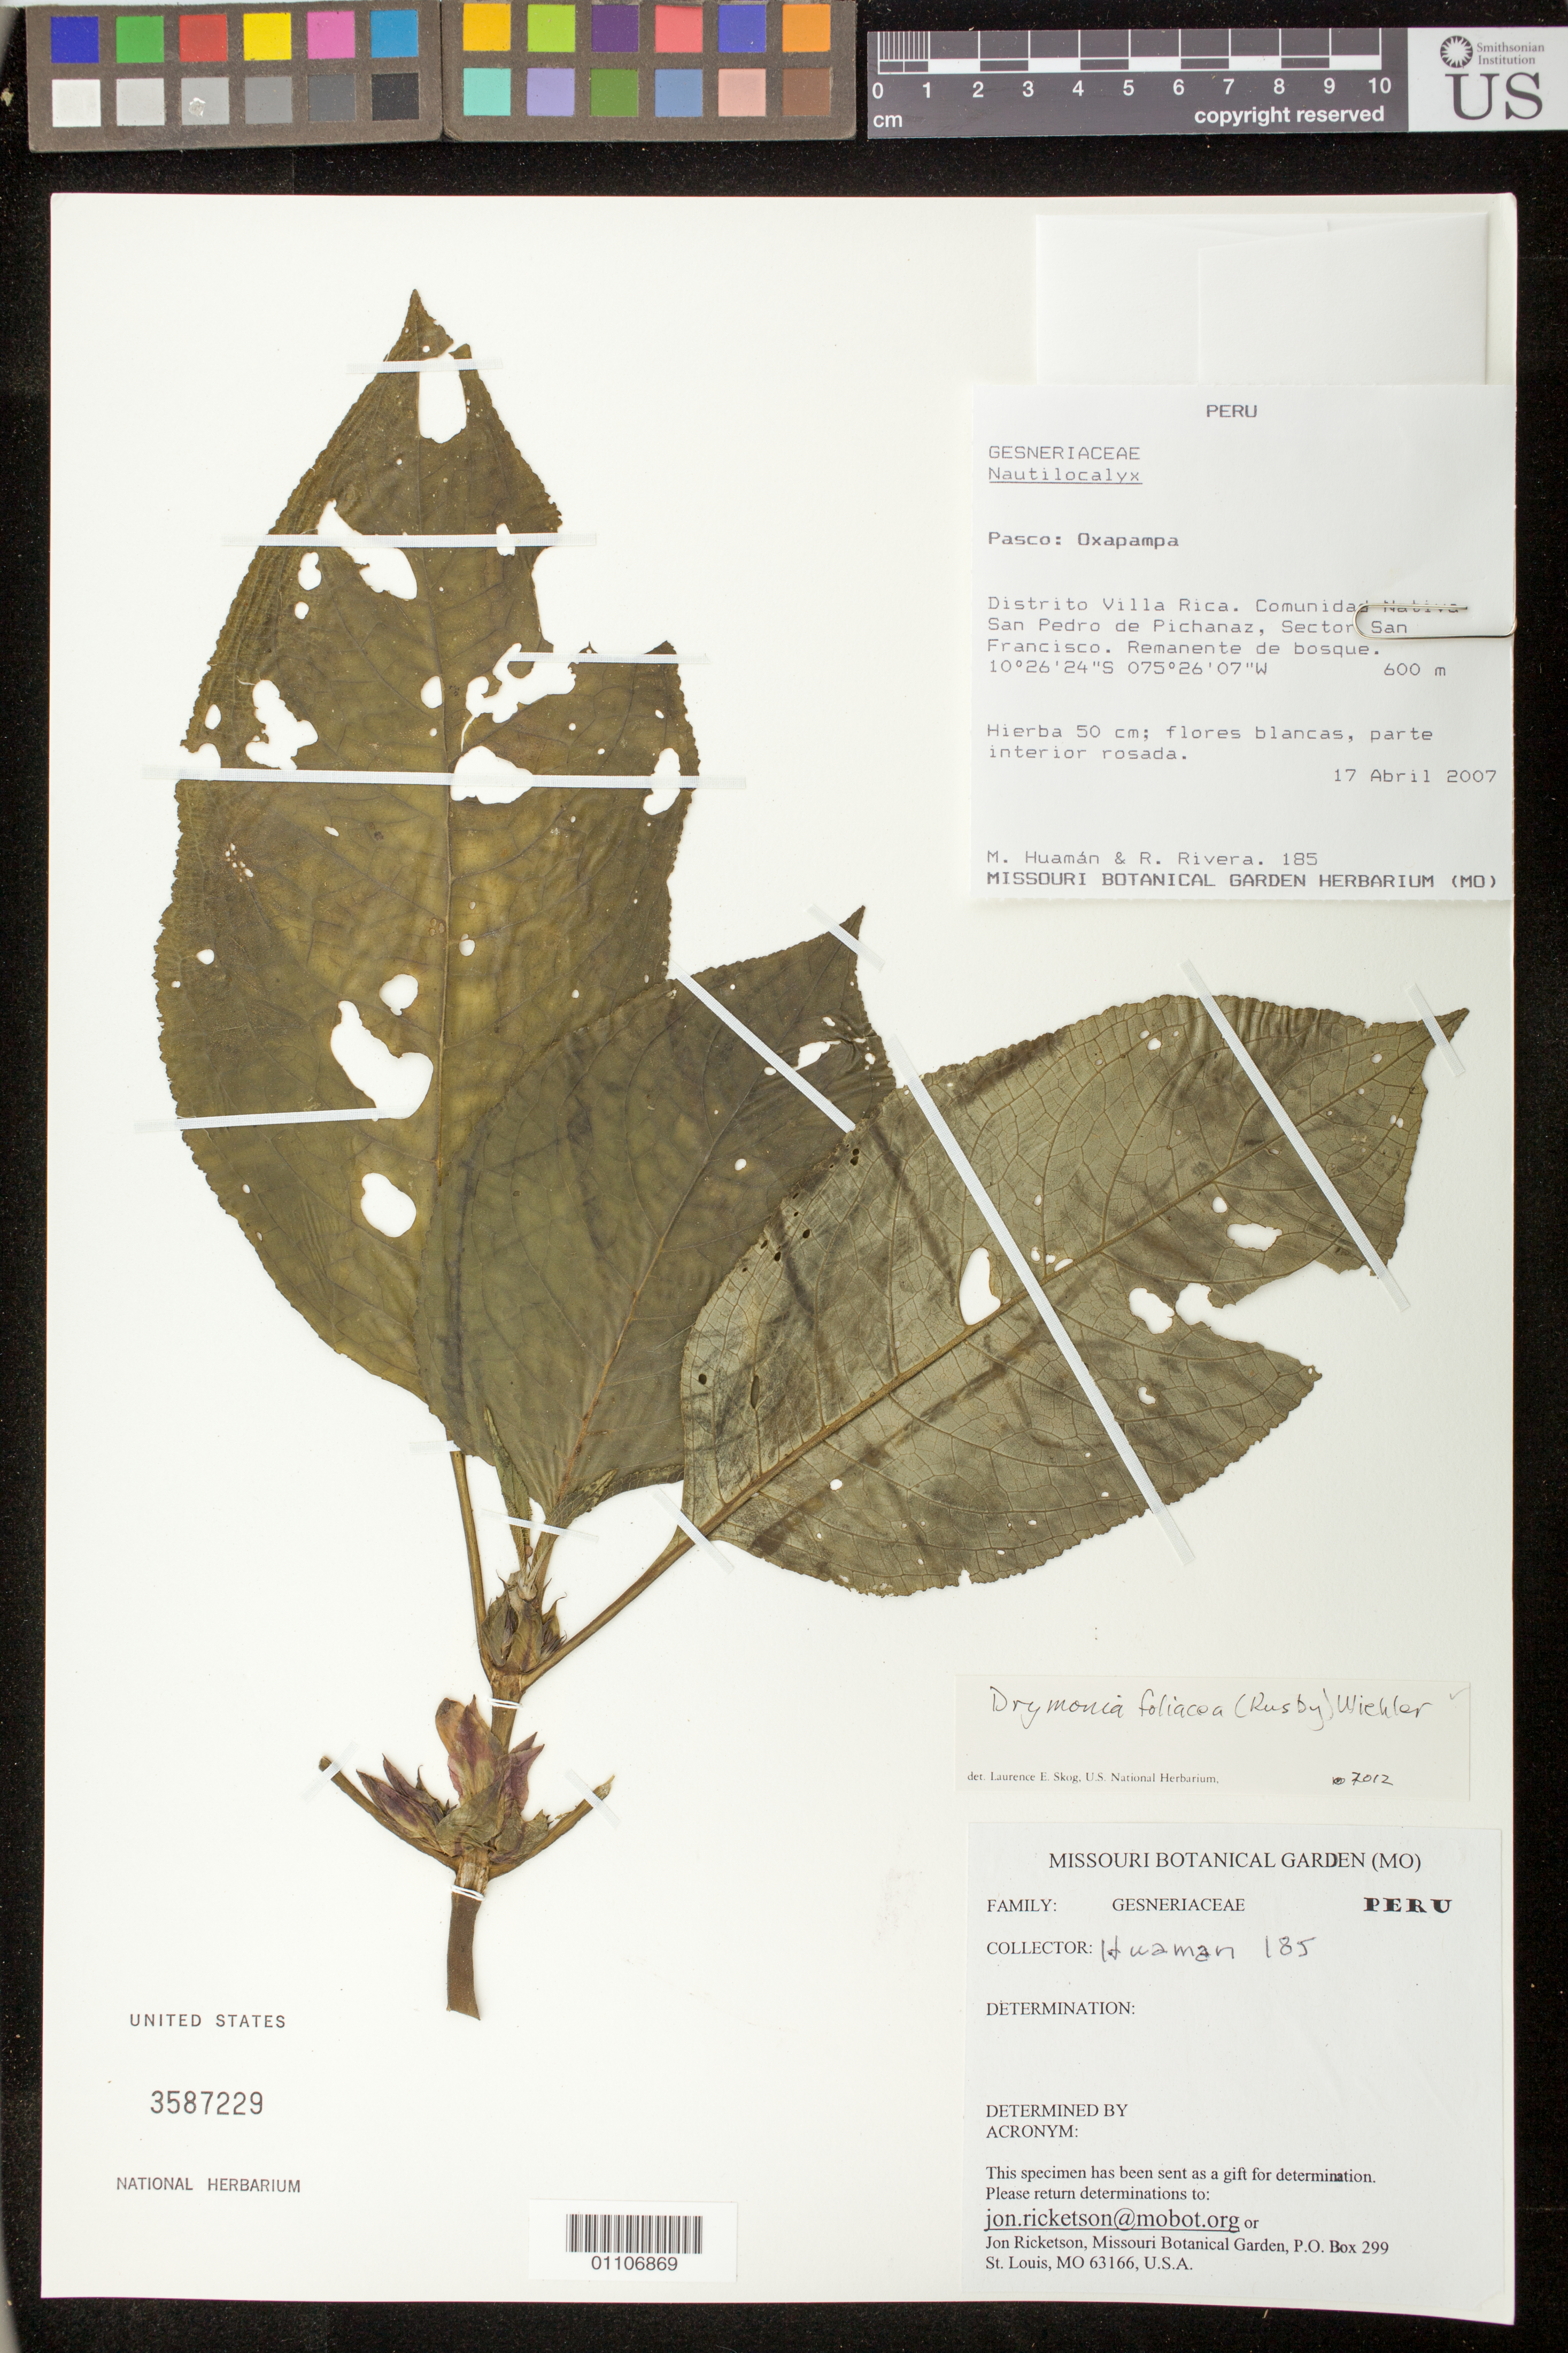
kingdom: Plantae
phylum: Tracheophyta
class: Magnoliopsida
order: Lamiales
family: Gesneriaceae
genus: Drymonia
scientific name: Drymonia foliacea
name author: (Rusby) Wiehler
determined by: Skog, Laurence E.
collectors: M. Huamán & R. Rivera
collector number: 185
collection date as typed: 17 Apr 2007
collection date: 2007-04-17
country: Peru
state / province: Pasco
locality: Oxapampa: Distrito Villa Rica. Comunidad Nativa San Pedro de Pichanaz, Sector San Francisco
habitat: Remanente de bosque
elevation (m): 600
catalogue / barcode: US 3587229